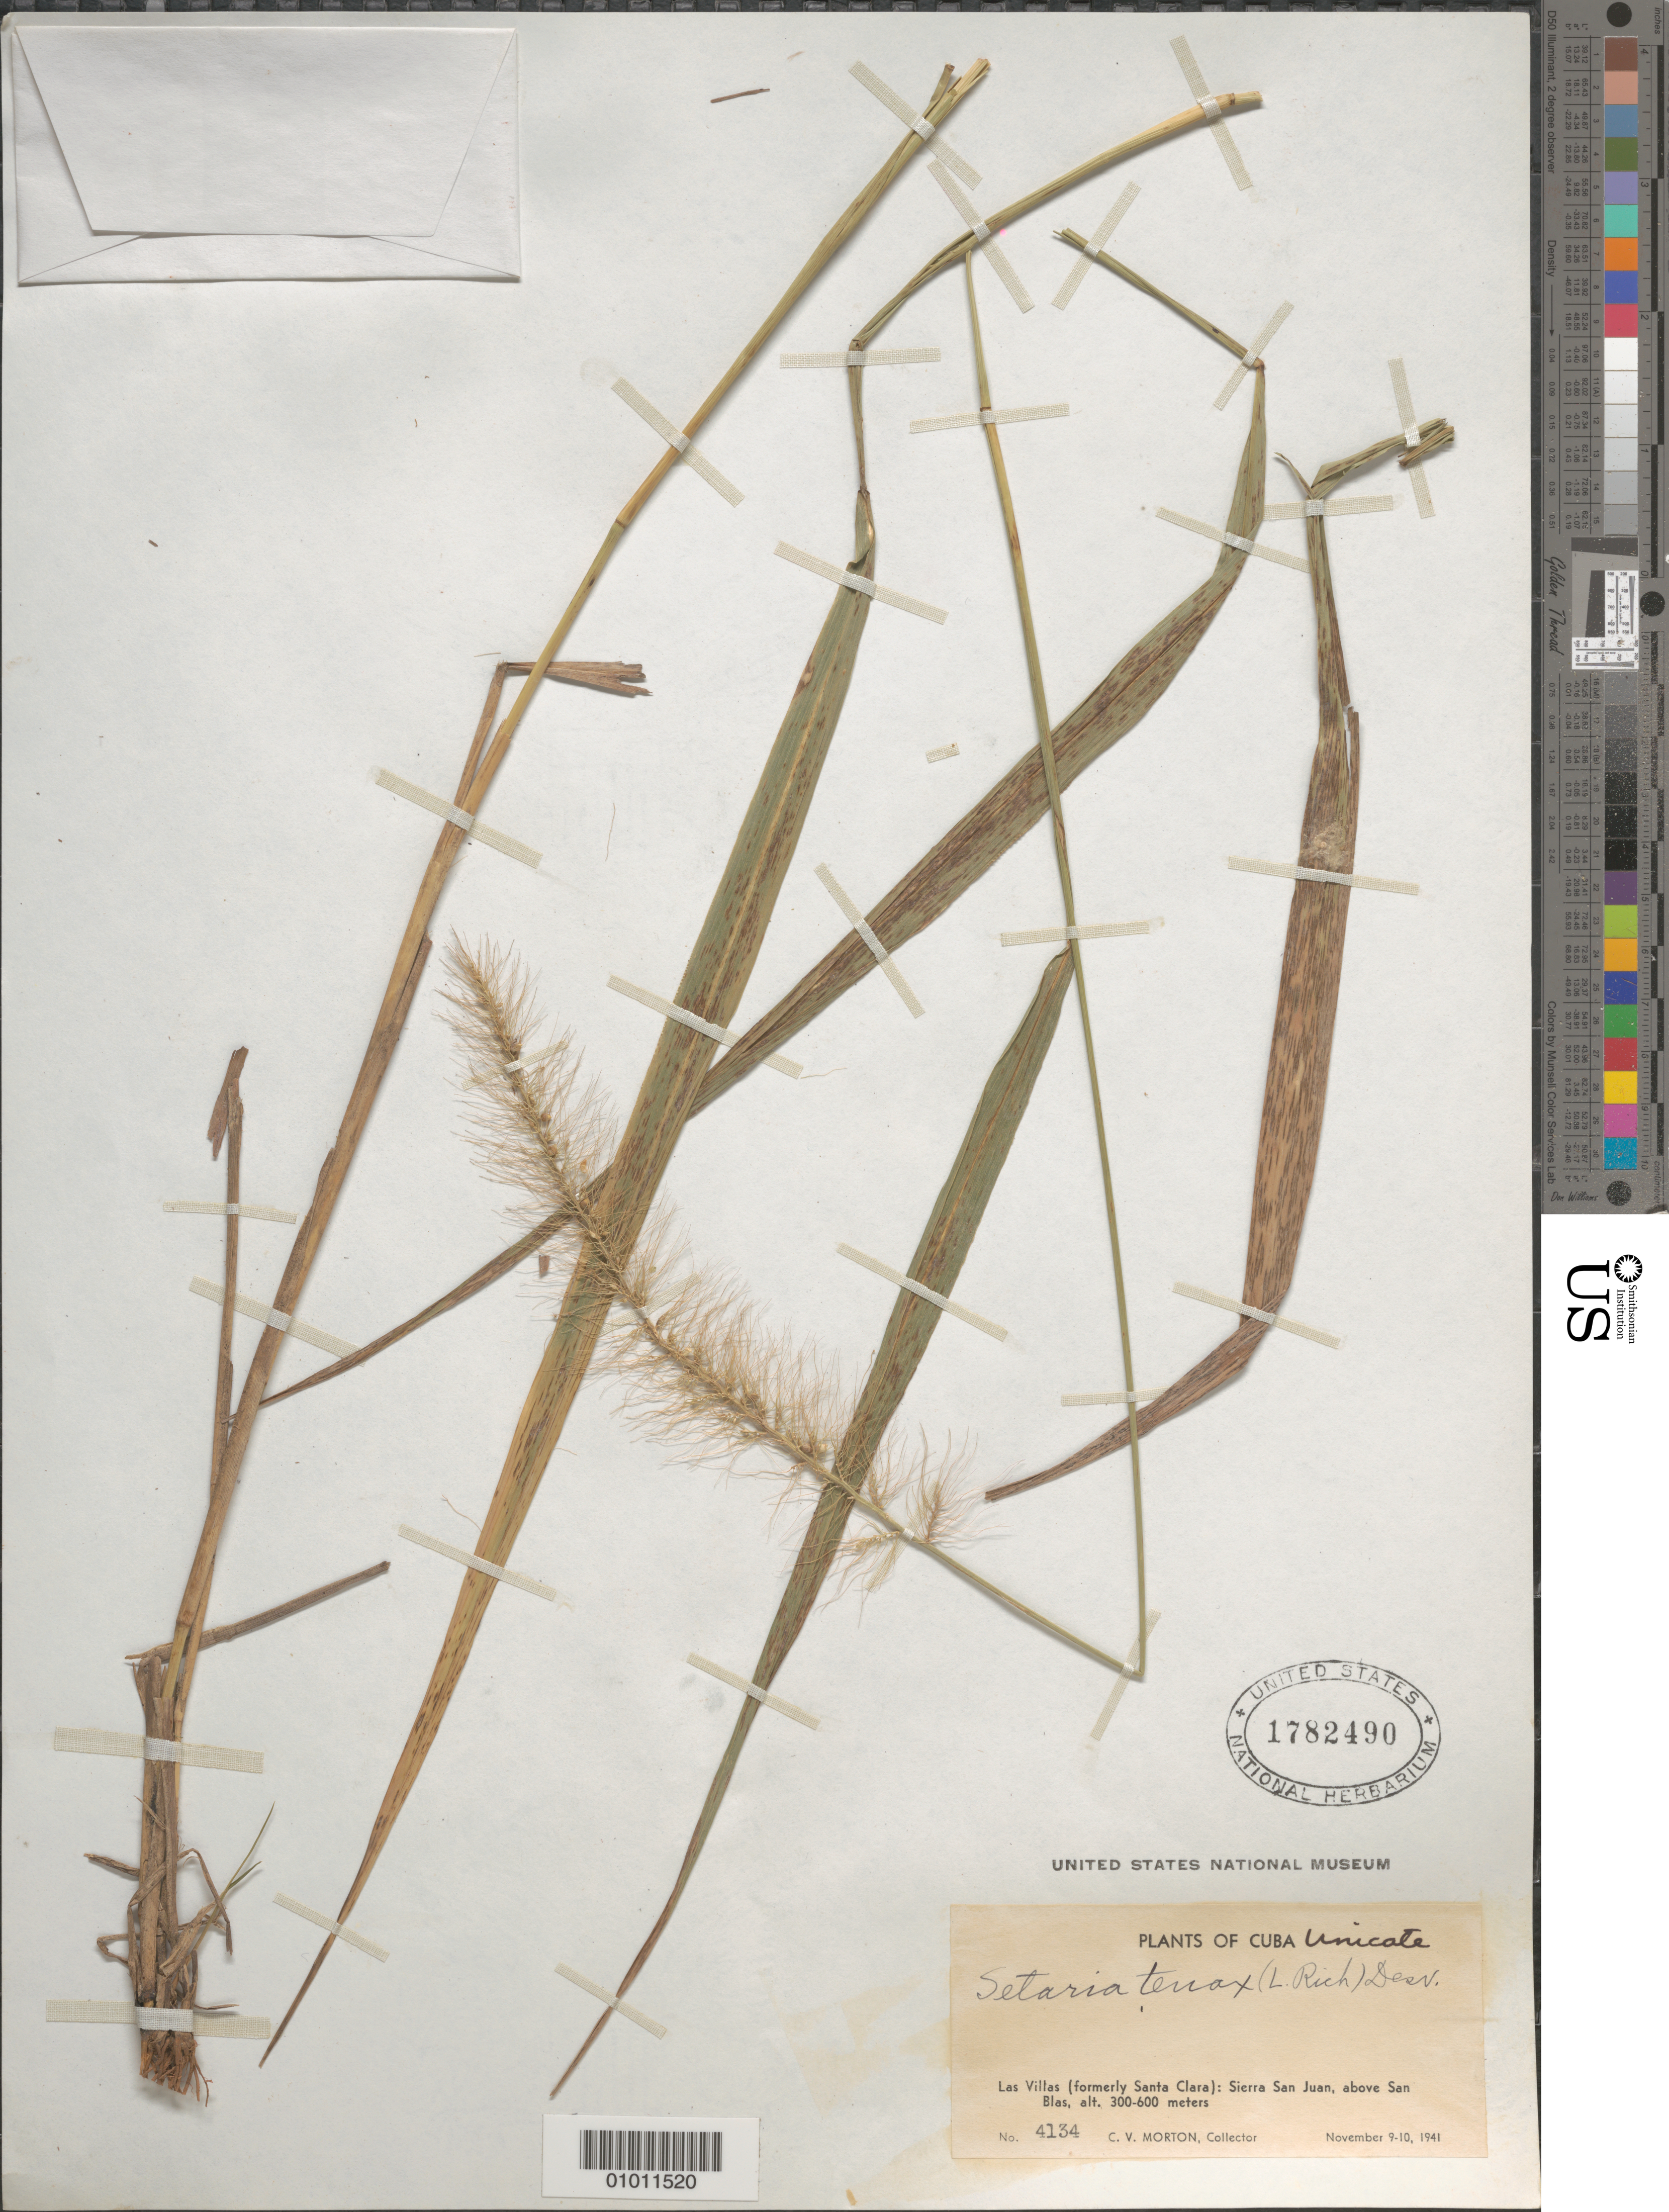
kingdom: Plantae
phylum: Tracheophyta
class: Liliopsida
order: Poales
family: Poaceae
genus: Setaria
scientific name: Setaria tenax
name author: (Rich.) Desv.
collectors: C. V. Morton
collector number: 4134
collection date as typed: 09 Nov 1941 to 10 Nov 1941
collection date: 1941-11-09/1941-11-10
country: Cuba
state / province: Las Villas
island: Cuba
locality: Sierra San Juan, above San Blas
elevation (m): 300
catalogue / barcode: US 1782490